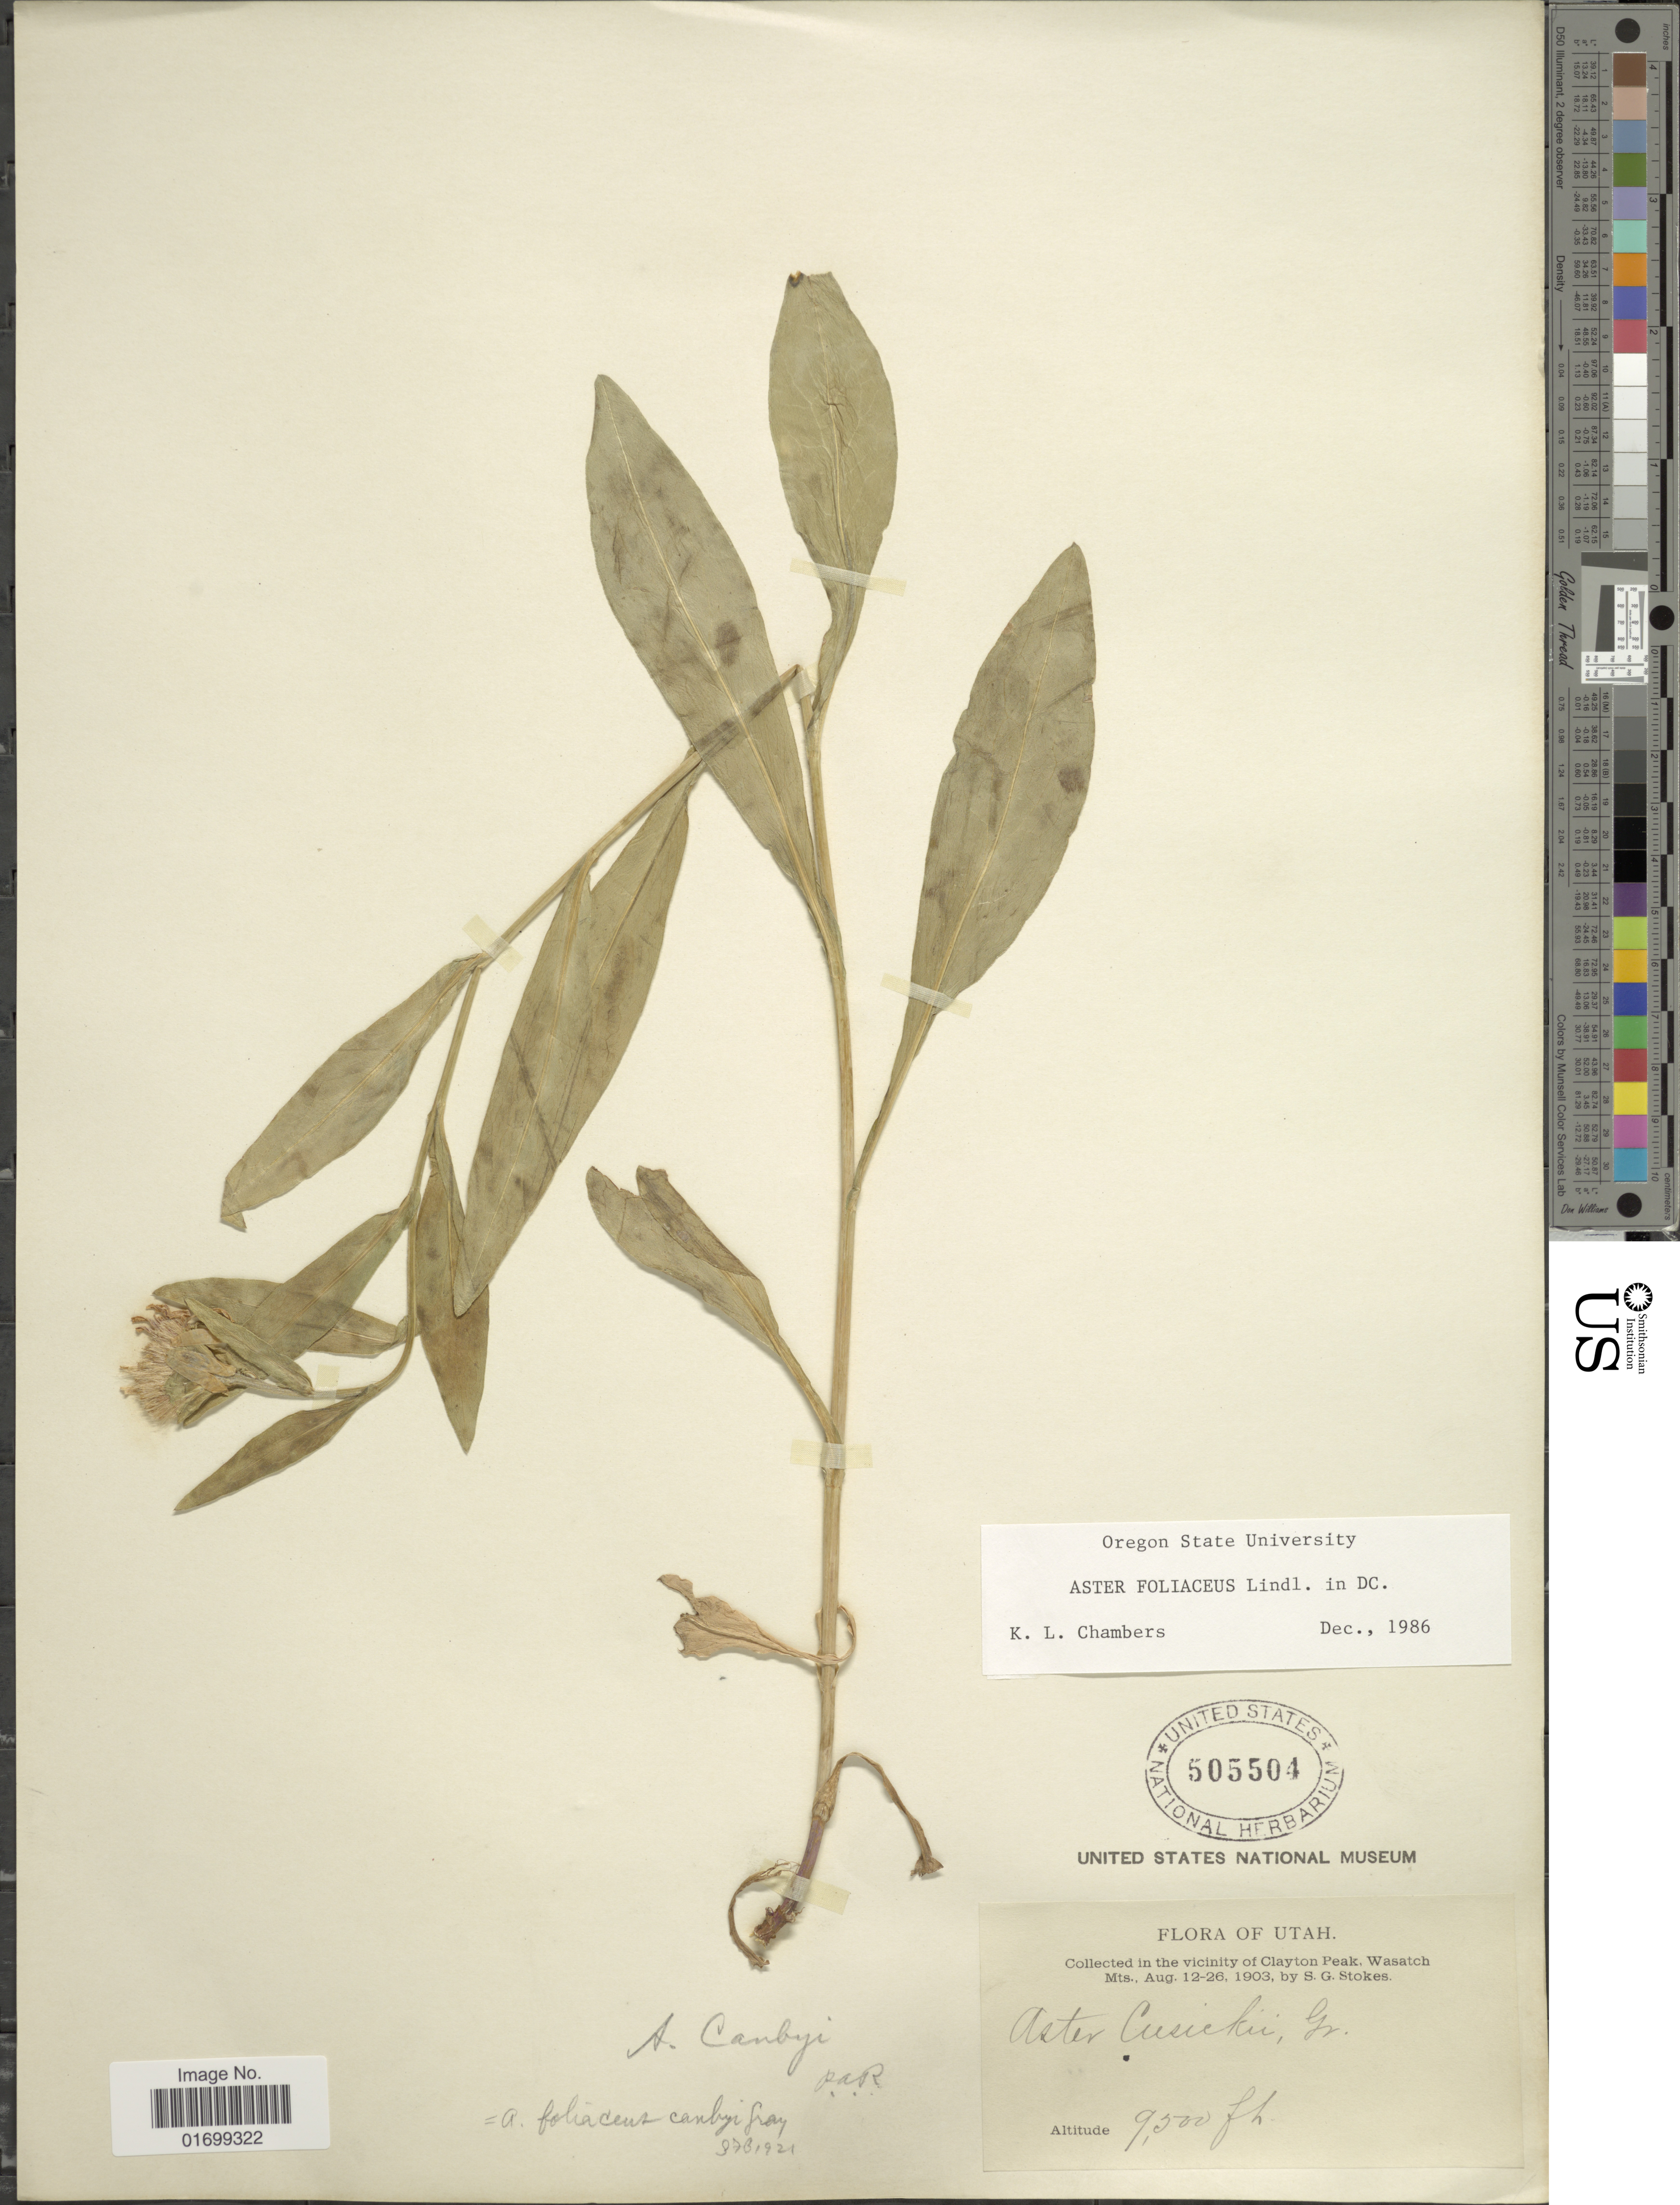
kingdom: Plantae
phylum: Tracheophyta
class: Magnoliopsida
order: Asterales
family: Asteraceae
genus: Symphyotrichum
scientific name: Symphyotrichum foliaceum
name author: (Lindl. ex DC.) G.L. Nesom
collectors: S. G. Stokes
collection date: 1903-08-12/1903-08-26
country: United States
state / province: Utah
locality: In the vicinity of Clayton Peak, Wasatch Mts.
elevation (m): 2896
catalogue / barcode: US 505504